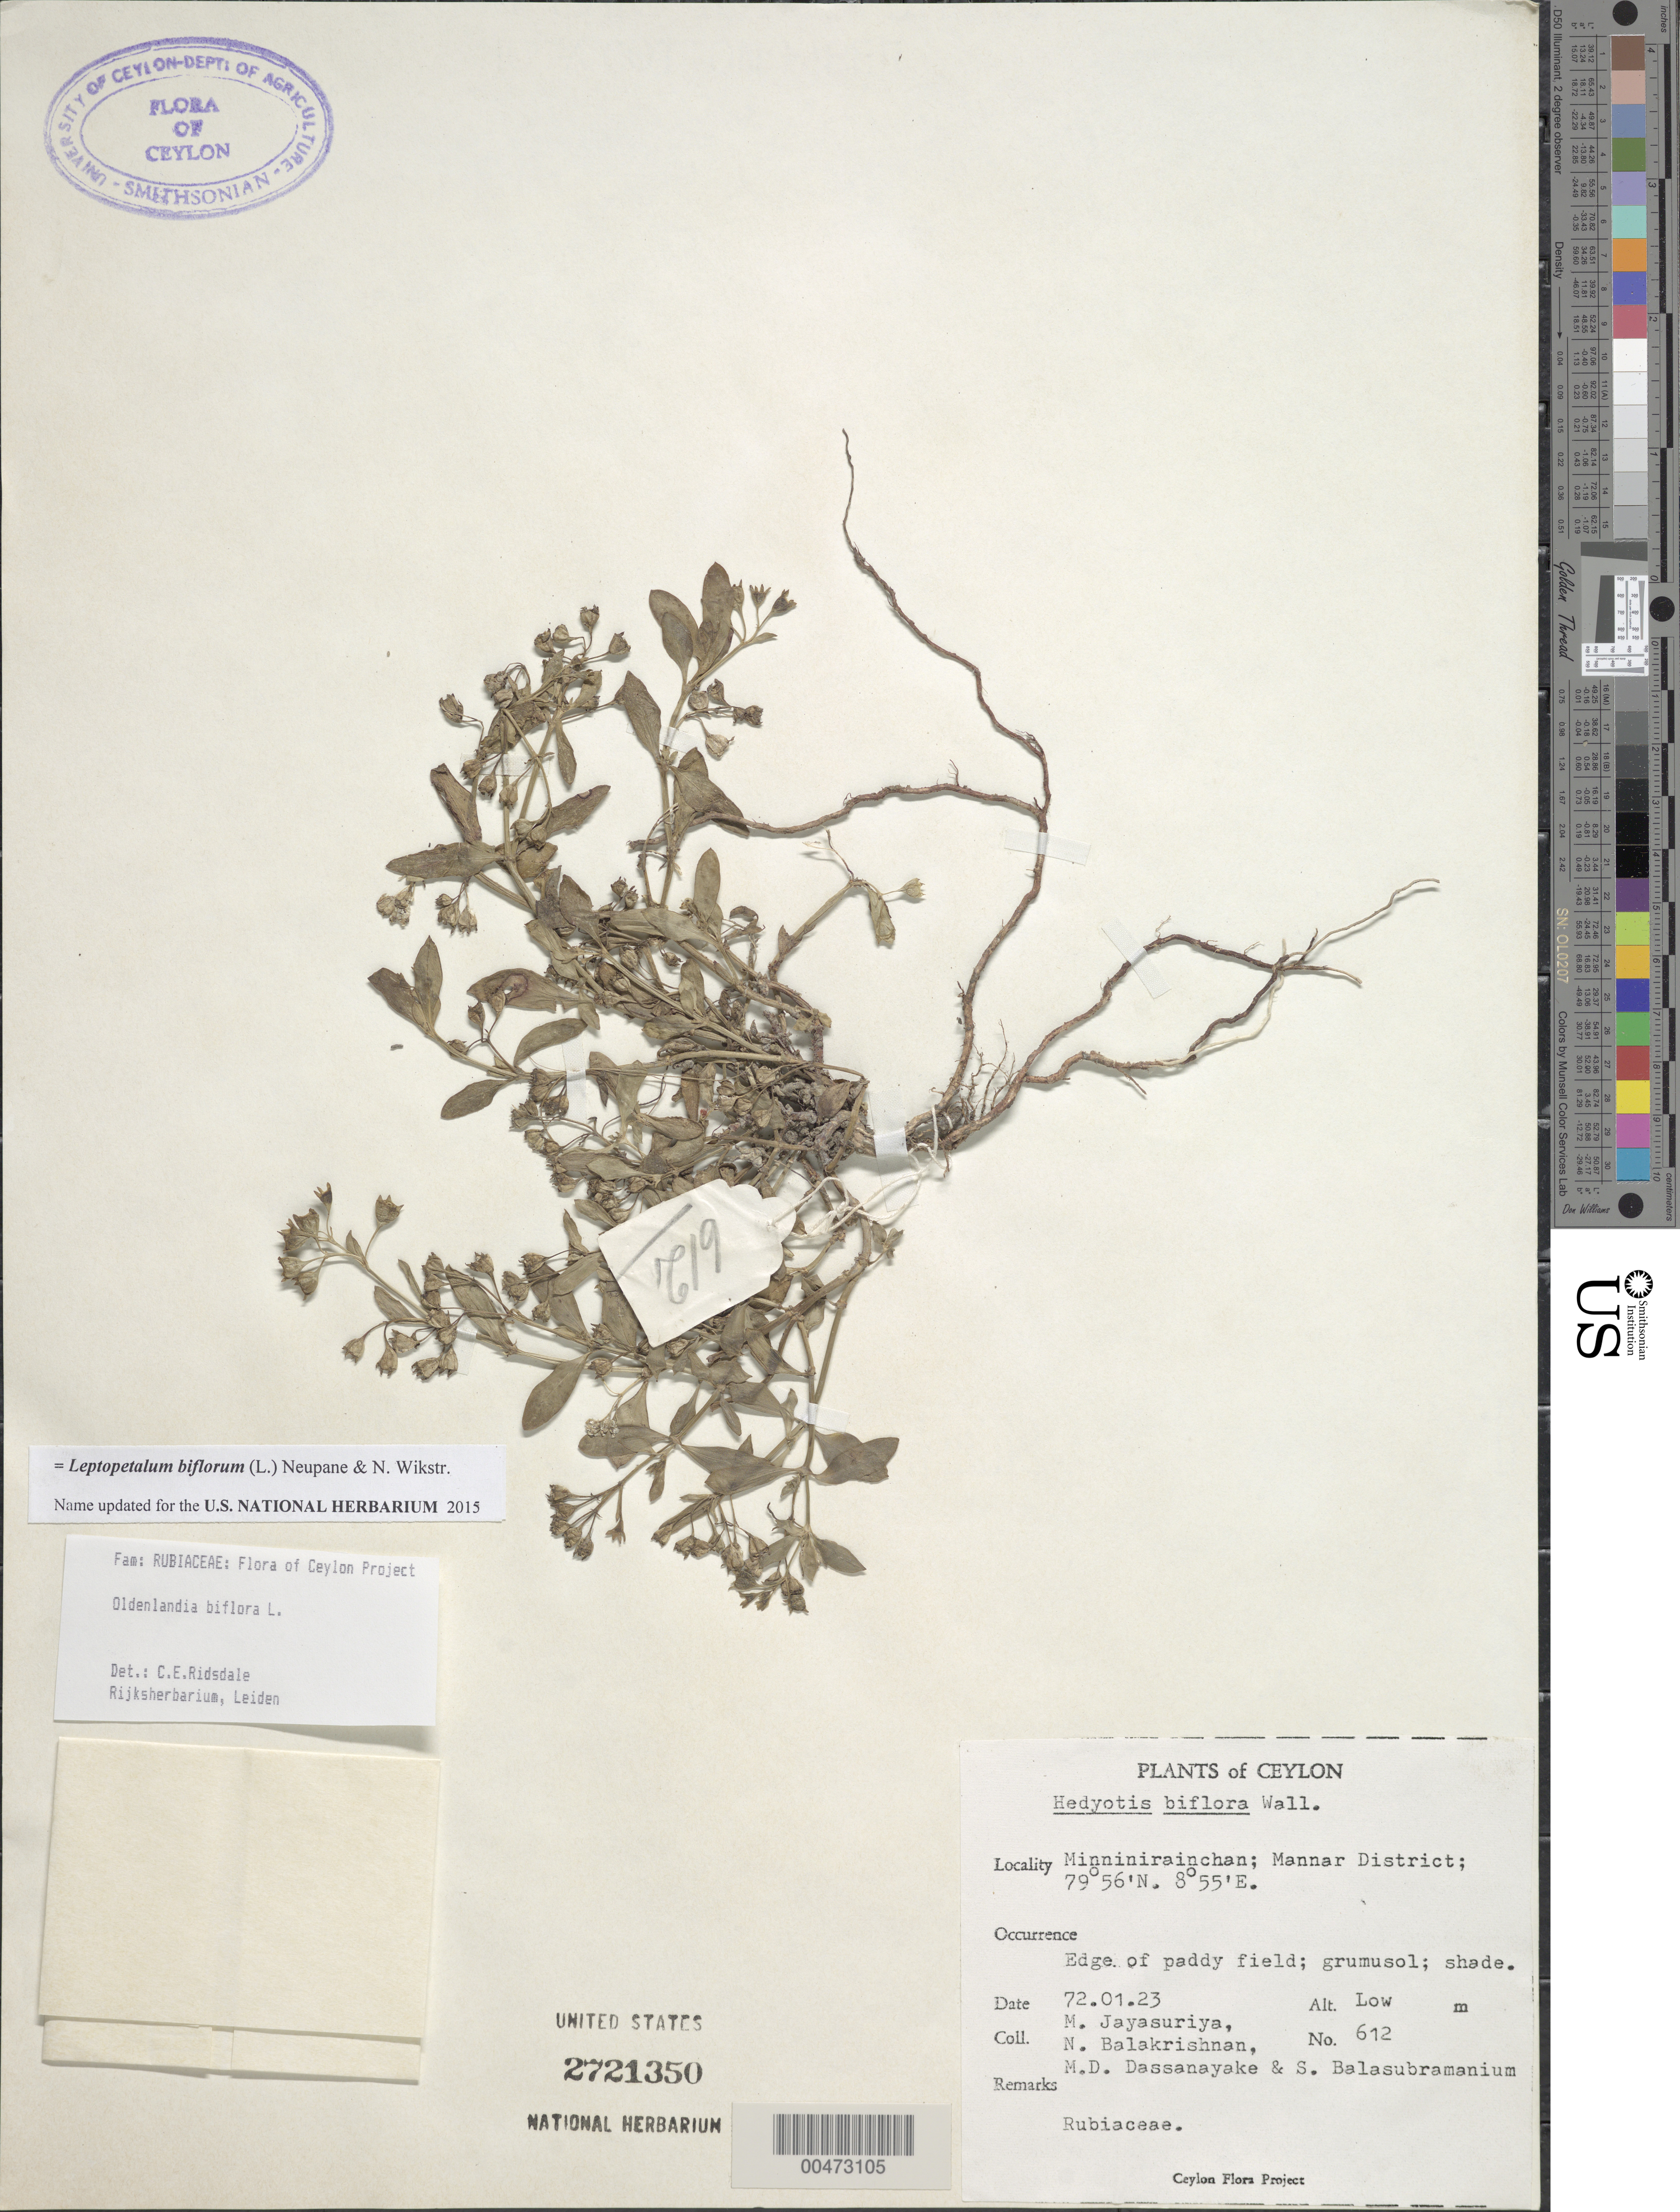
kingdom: Plantae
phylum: Tracheophyta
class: Magnoliopsida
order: Gentianales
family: Rubiaceae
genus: Leptopetalum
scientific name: Leptopetalum biflorum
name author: (L.) Neupane & N. Wikstr.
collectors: A. H. Jayasuriya, N. Balakrishnan & M. Dassanayake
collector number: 612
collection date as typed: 23 Jan 1972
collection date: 1972-01-23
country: Sri Lanka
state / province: Northern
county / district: Mannar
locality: Minninirainchan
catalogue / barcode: US 2721350